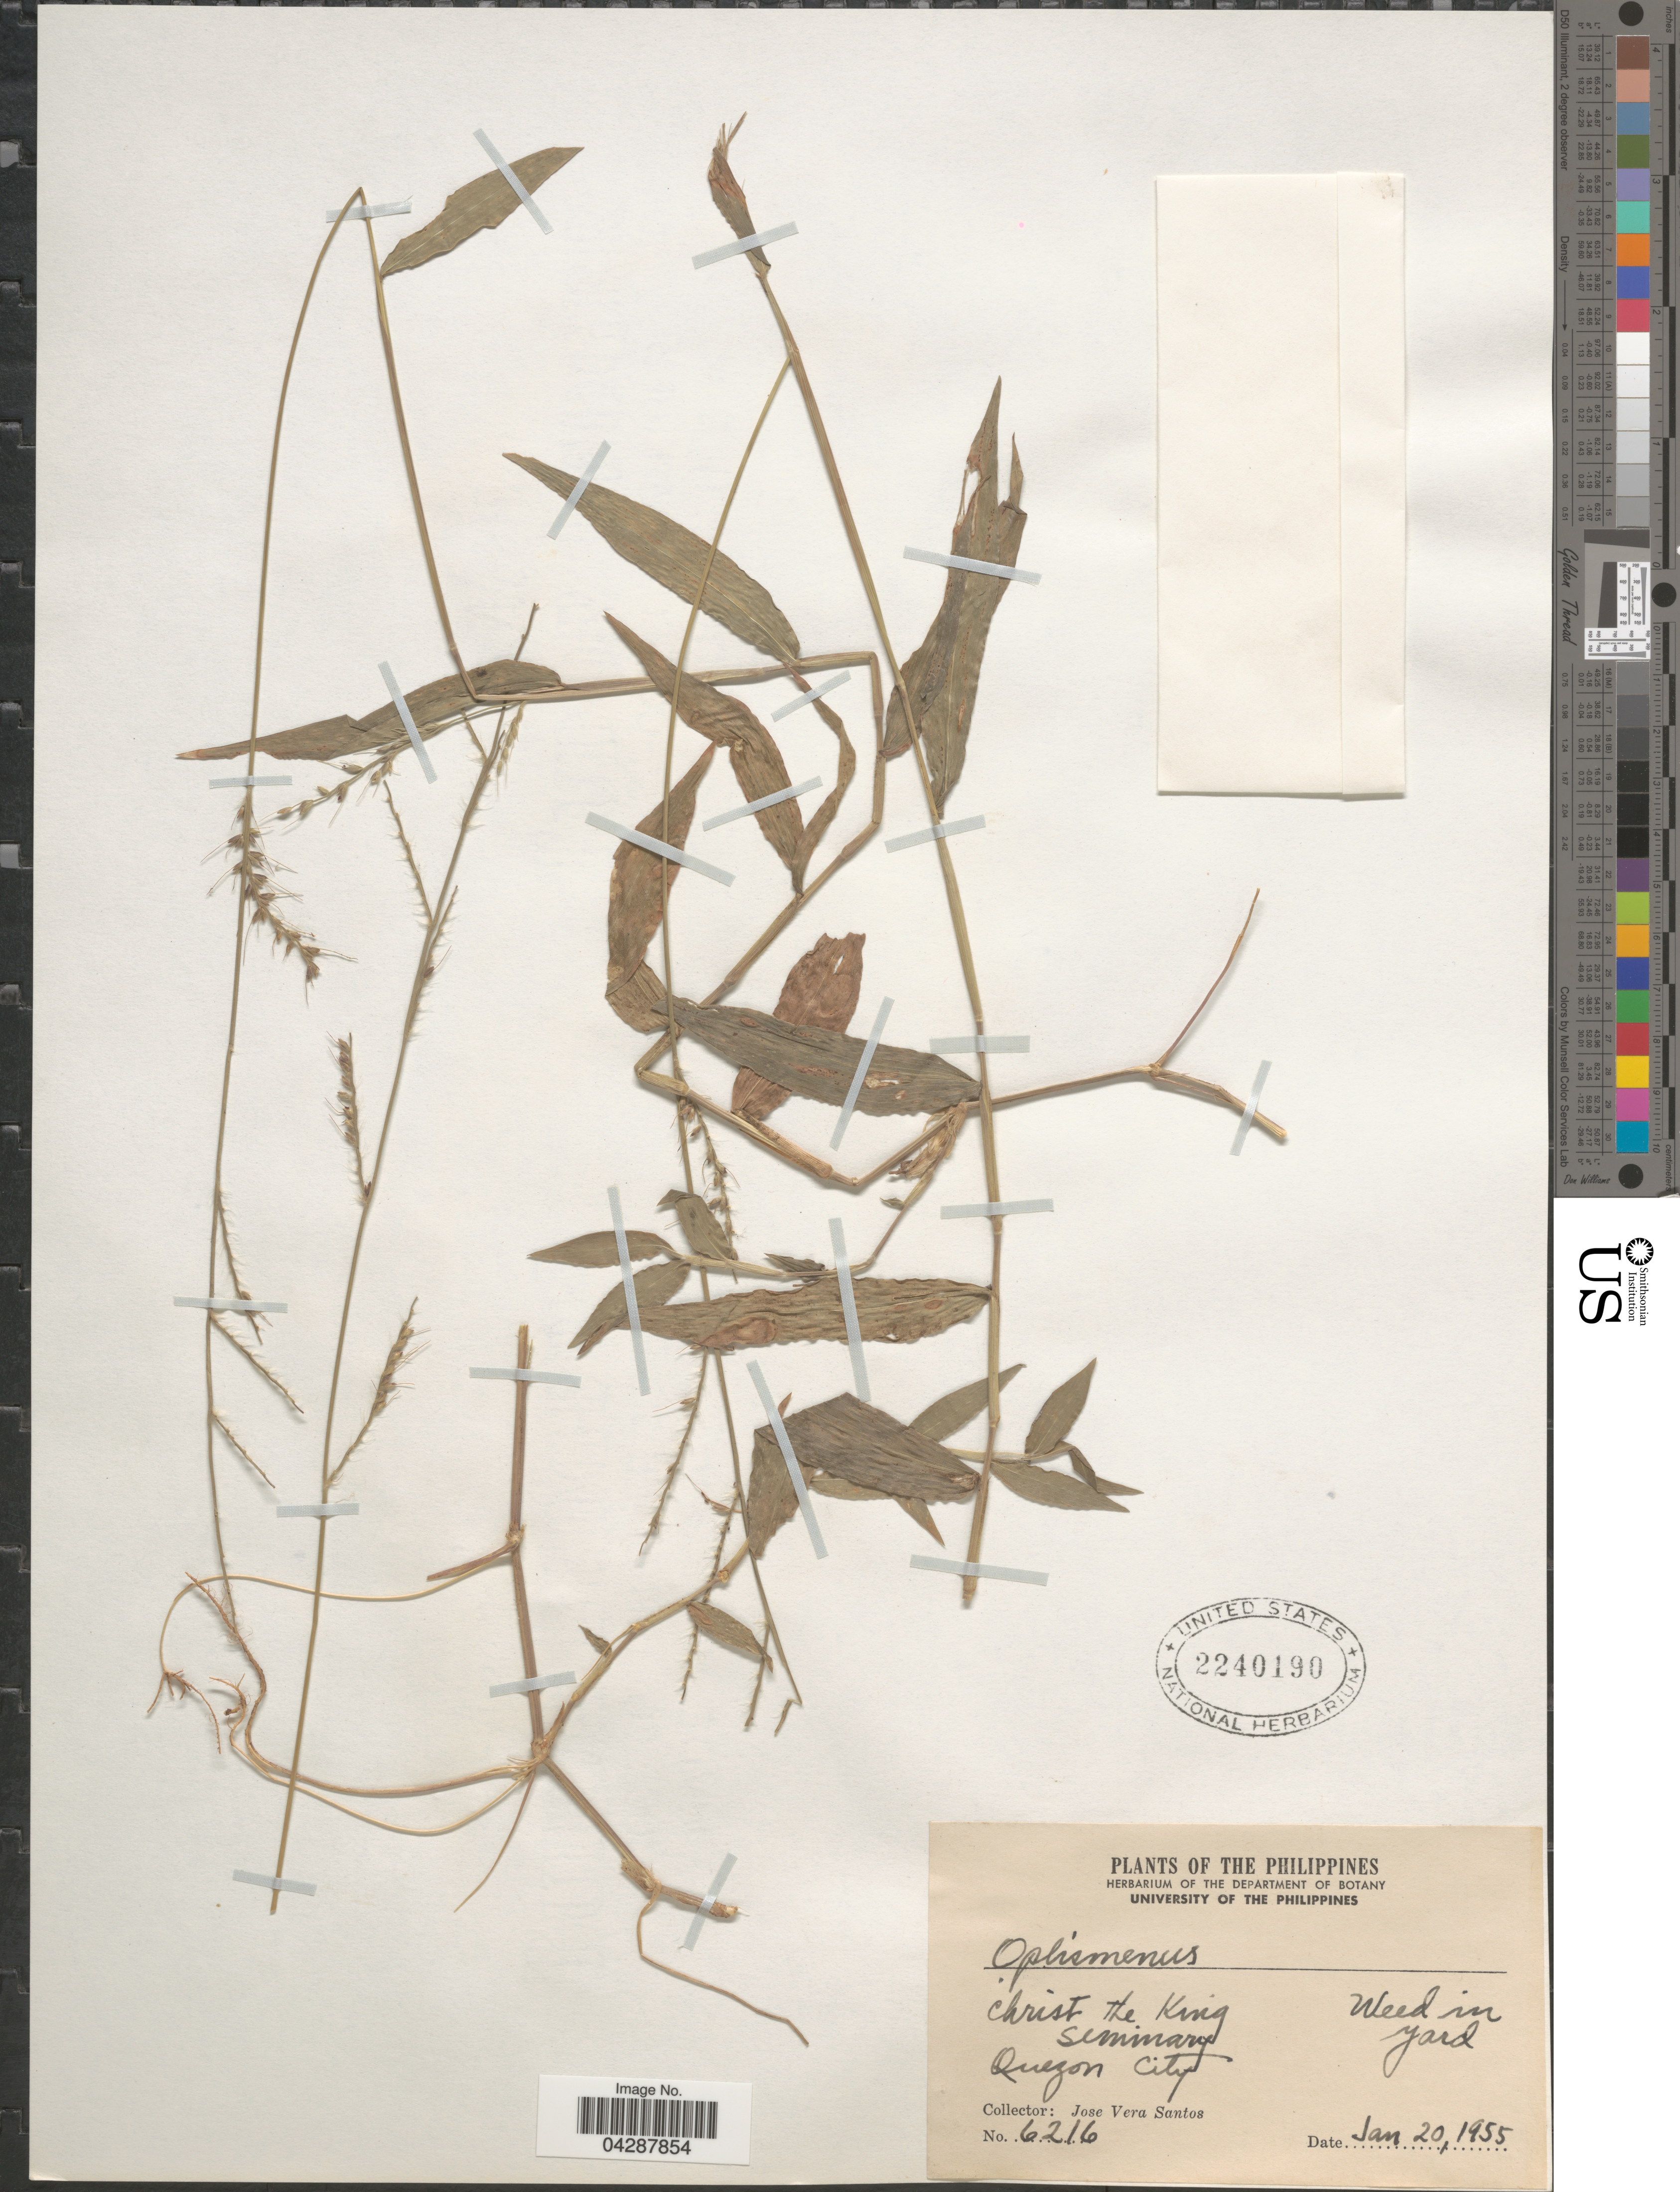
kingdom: Plantae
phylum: Tracheophyta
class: Liliopsida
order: Poales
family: Poaceae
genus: Oplismenus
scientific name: Oplismenus sp.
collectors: J. Santos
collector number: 6216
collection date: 1955-01-20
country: Philippines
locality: Christ the King seminary. Quezon City.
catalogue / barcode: US 2240190